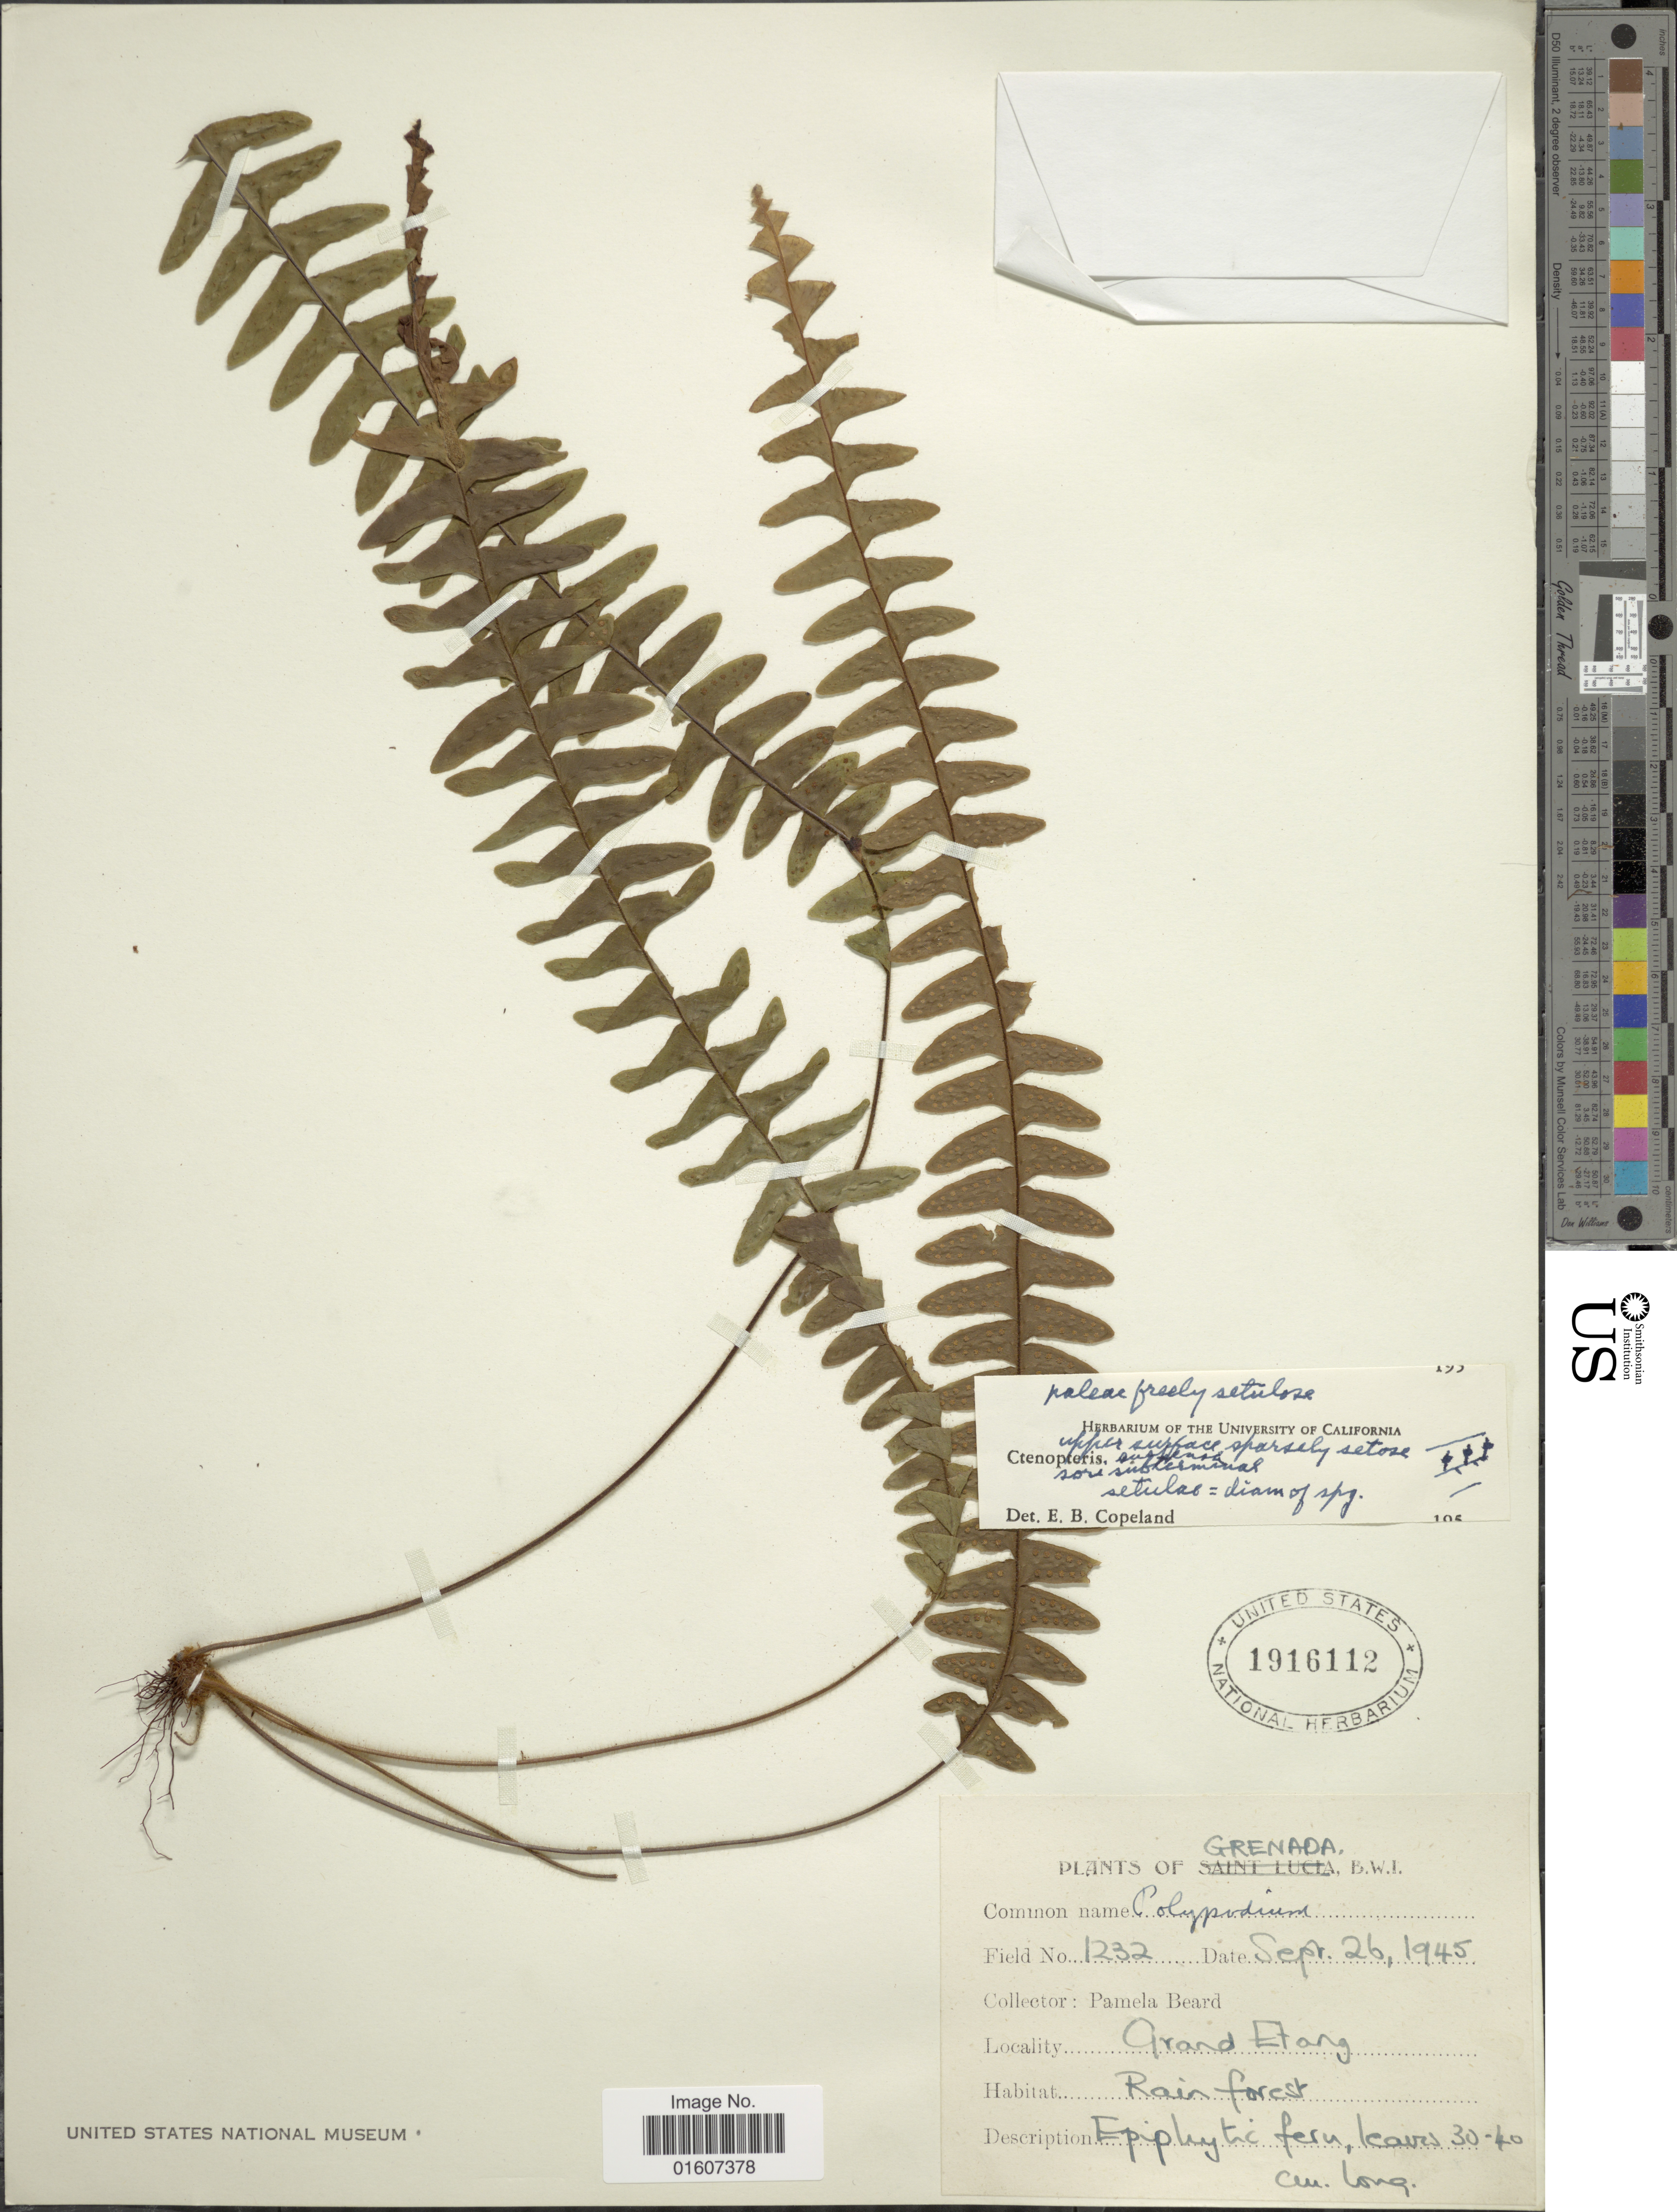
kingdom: Plantae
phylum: Tracheophyta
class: Polypodiopsida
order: Polypodiales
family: Polypodiaceae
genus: Terpsichore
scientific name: Terpsichore asplenifolia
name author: (L.) A.R. Sm.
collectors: P. Beard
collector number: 1232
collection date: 1945-09-26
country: Grenada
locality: B.W.I. Grand Etang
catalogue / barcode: US 1916112